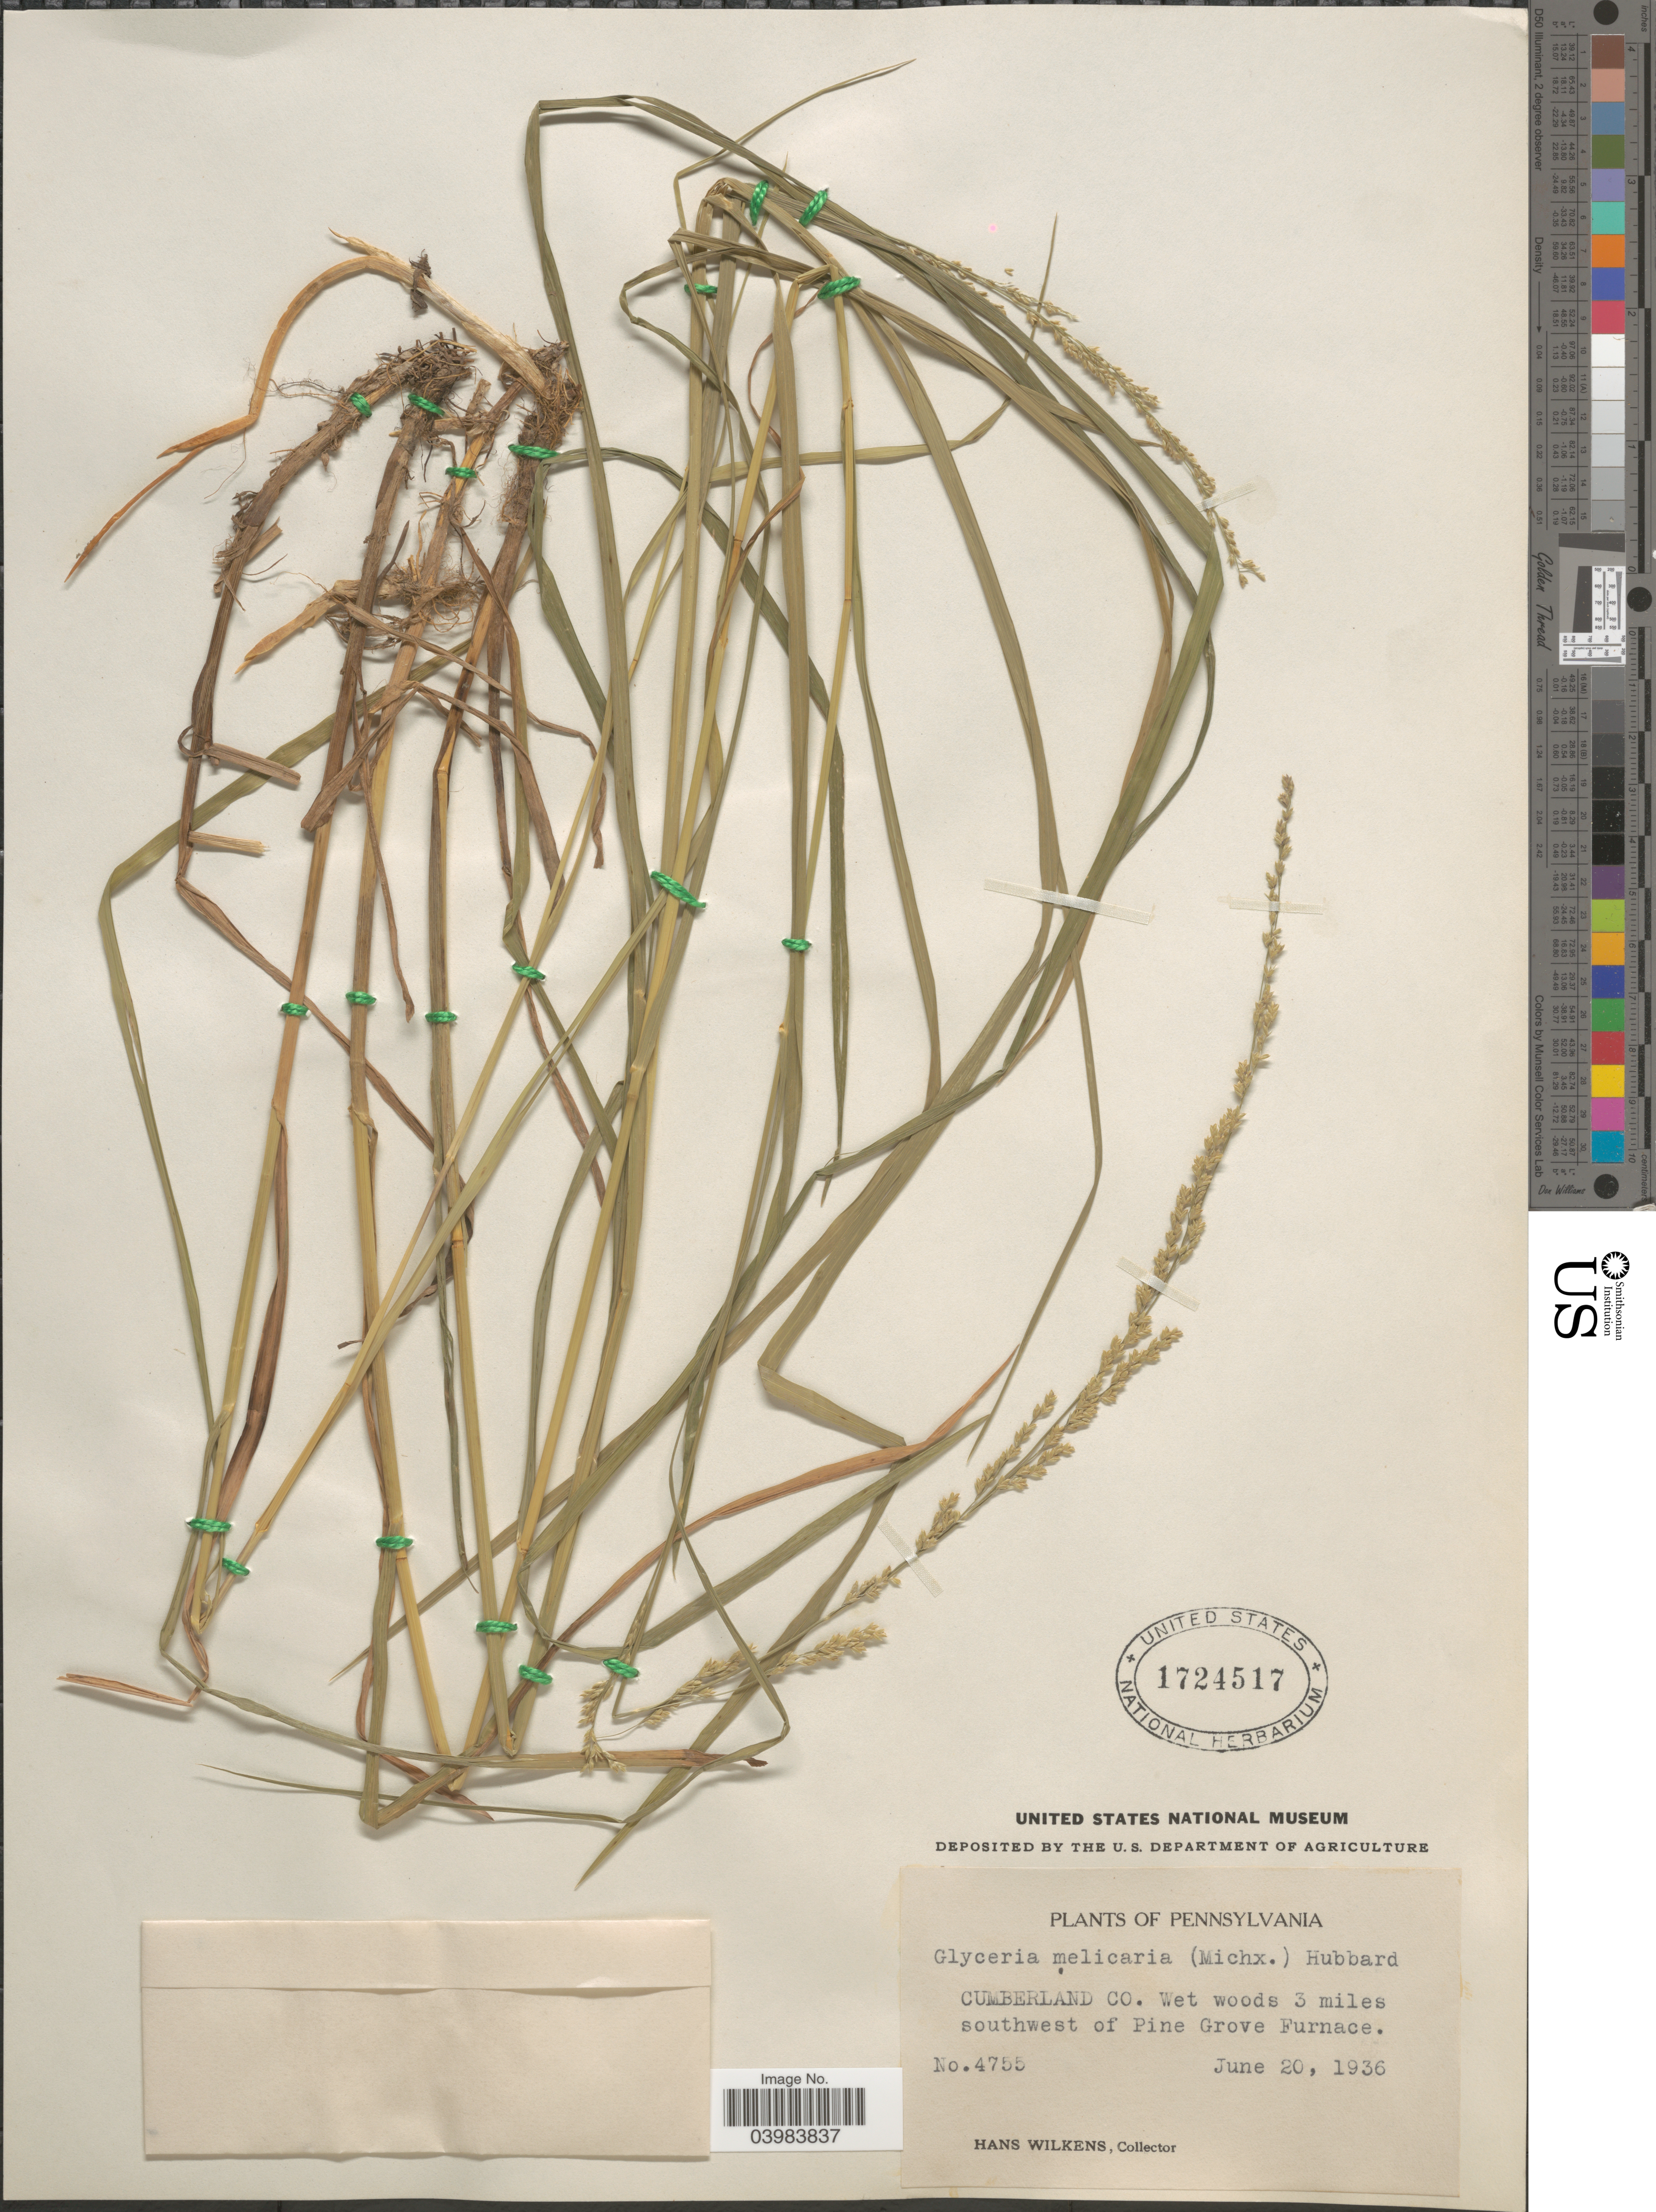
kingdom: Plantae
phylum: Tracheophyta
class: Liliopsida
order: Poales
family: Poaceae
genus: Glyceria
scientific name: Glyceria melicaria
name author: (Michx.) F.T. Hubb.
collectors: H. Wilkens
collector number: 4755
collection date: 1936-06-20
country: United States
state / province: Pennsylvania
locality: Cumberland Co. Wet woods 3 miles southwest of Pine Grove Furnace.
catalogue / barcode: US 1724517